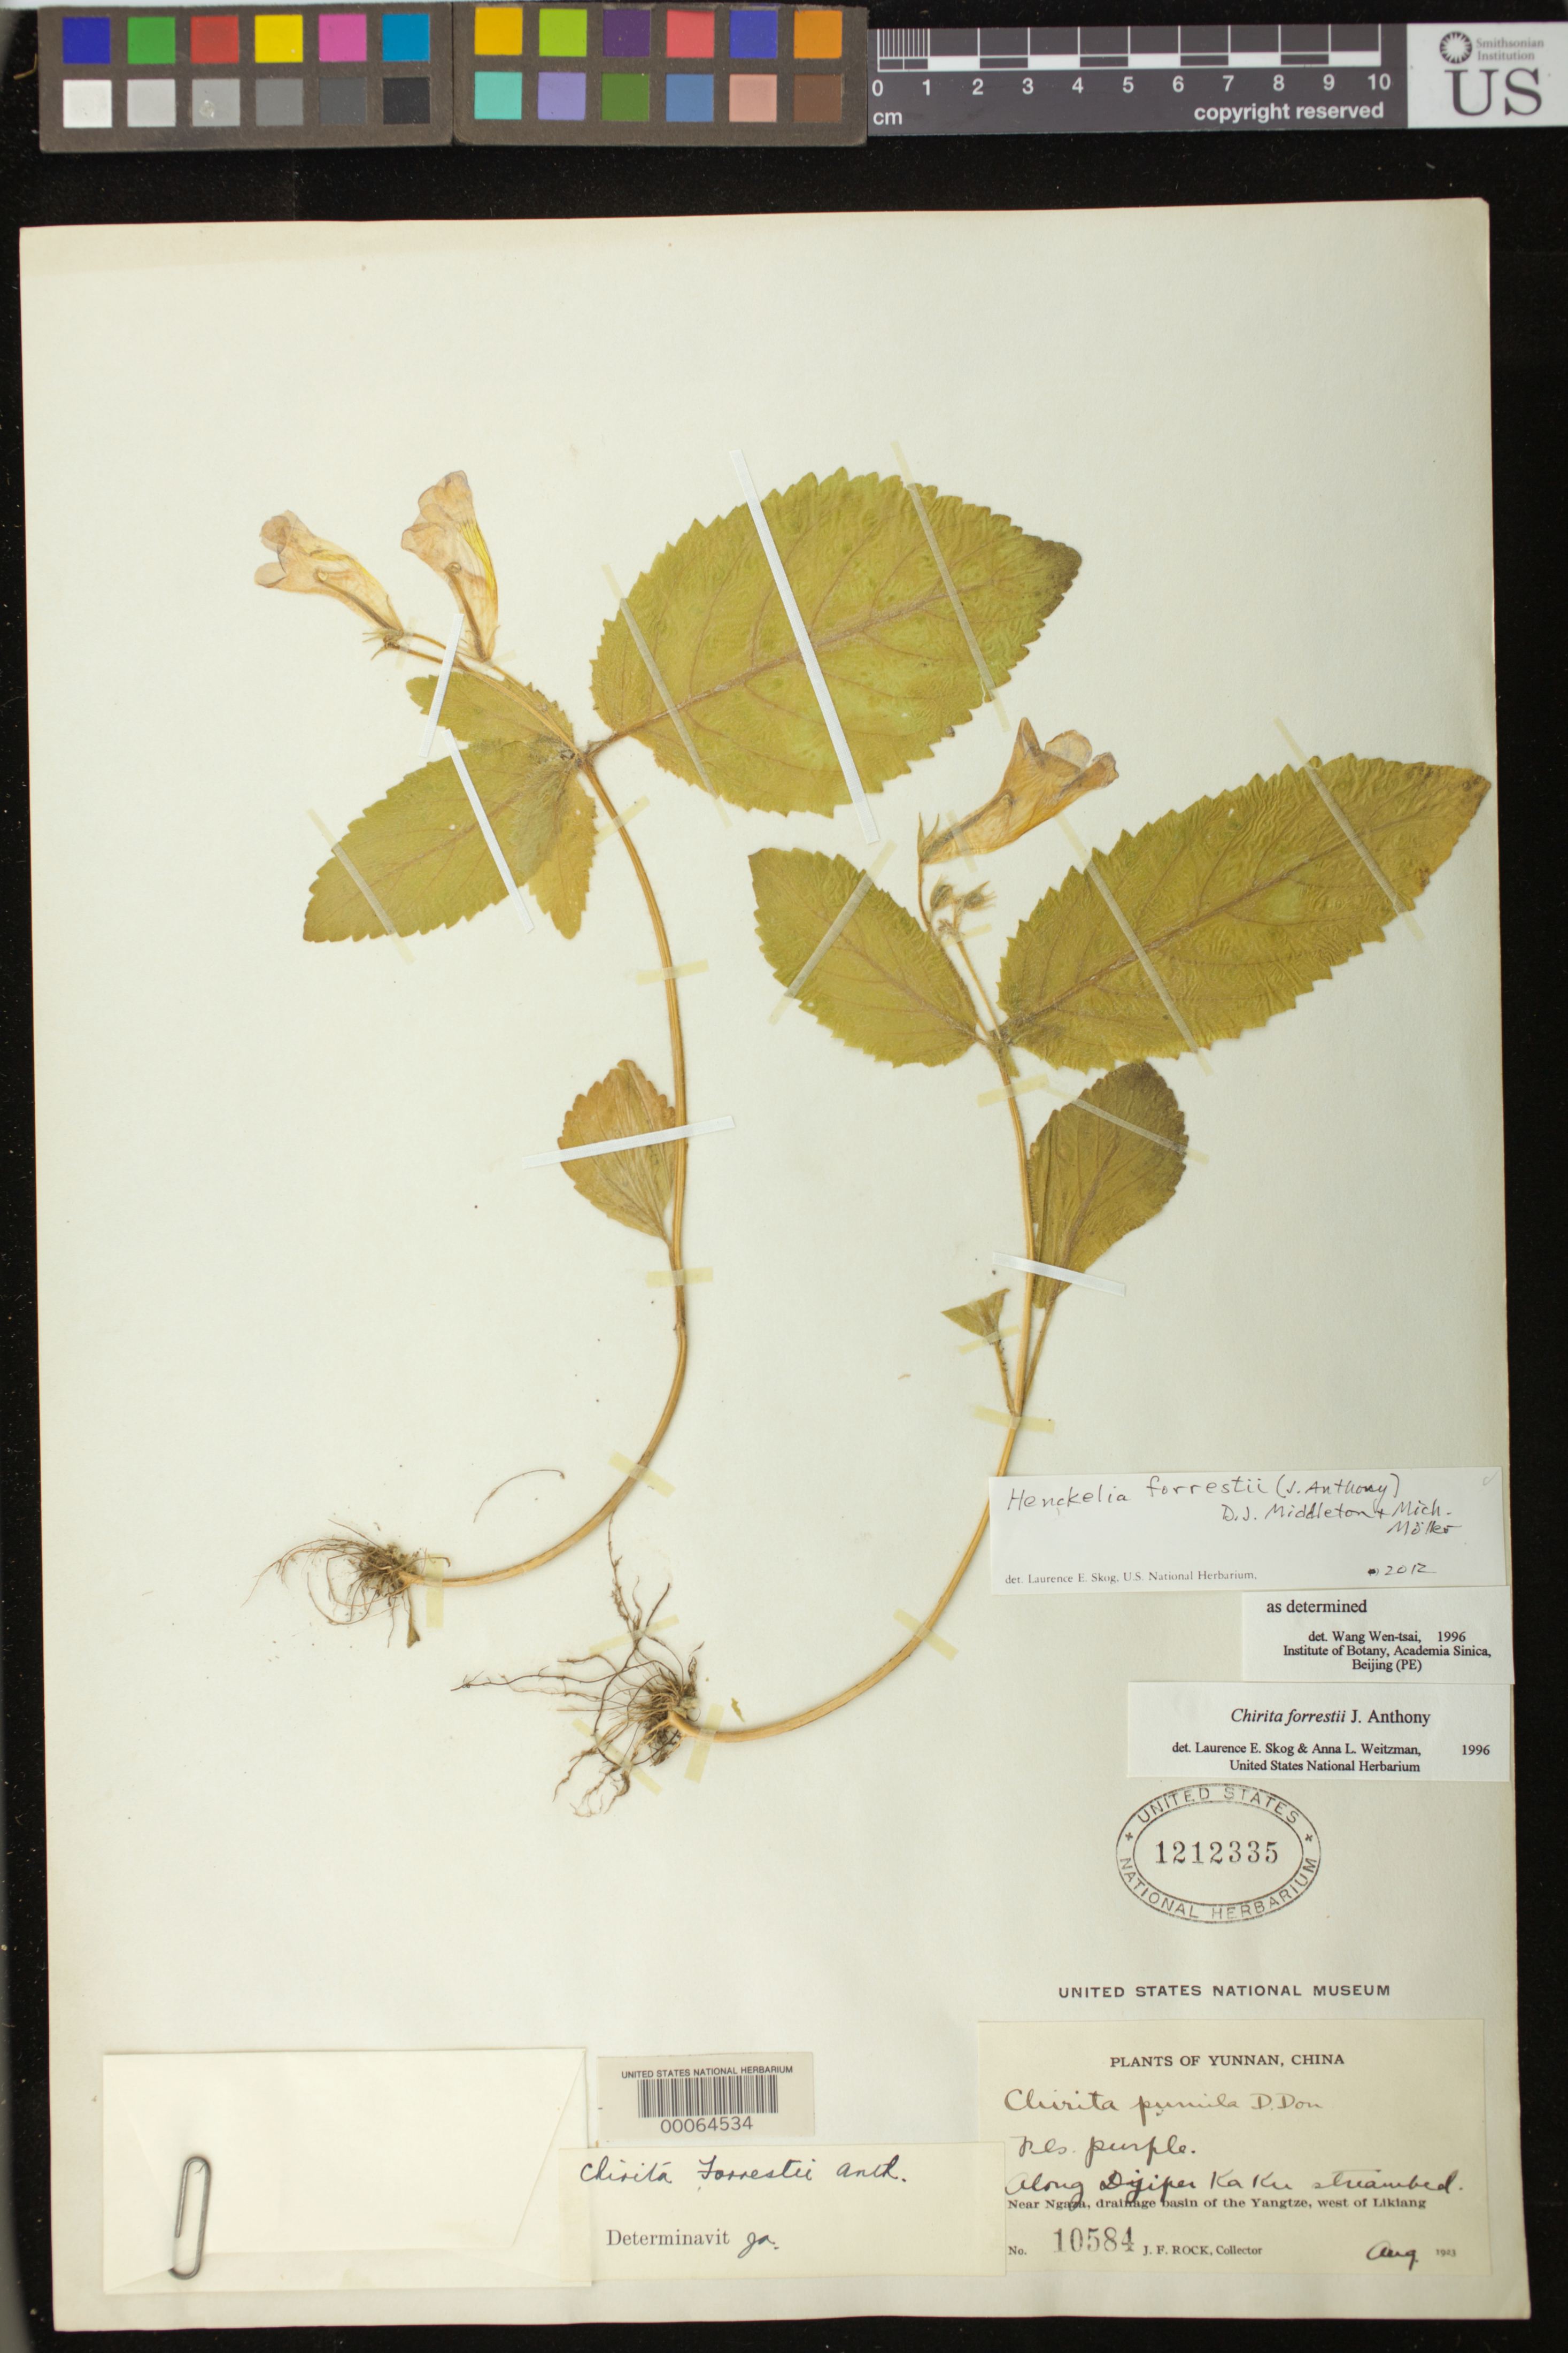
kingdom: Plantae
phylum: Tracheophyta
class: Magnoliopsida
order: Lamiales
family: Gesneriaceae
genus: Henckelia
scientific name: Henckelia forrestii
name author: (J. Anthony) D.J. Middleton & Mich. Möller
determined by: Skog, Laurence E.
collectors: J. F. Rock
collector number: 10584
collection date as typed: Aug 1923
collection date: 1923-08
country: China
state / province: Yunnan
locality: Along dijiper ka ku streambed, near ngaza, drainage basin of the yangtze, west of likiang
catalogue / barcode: US 1212335